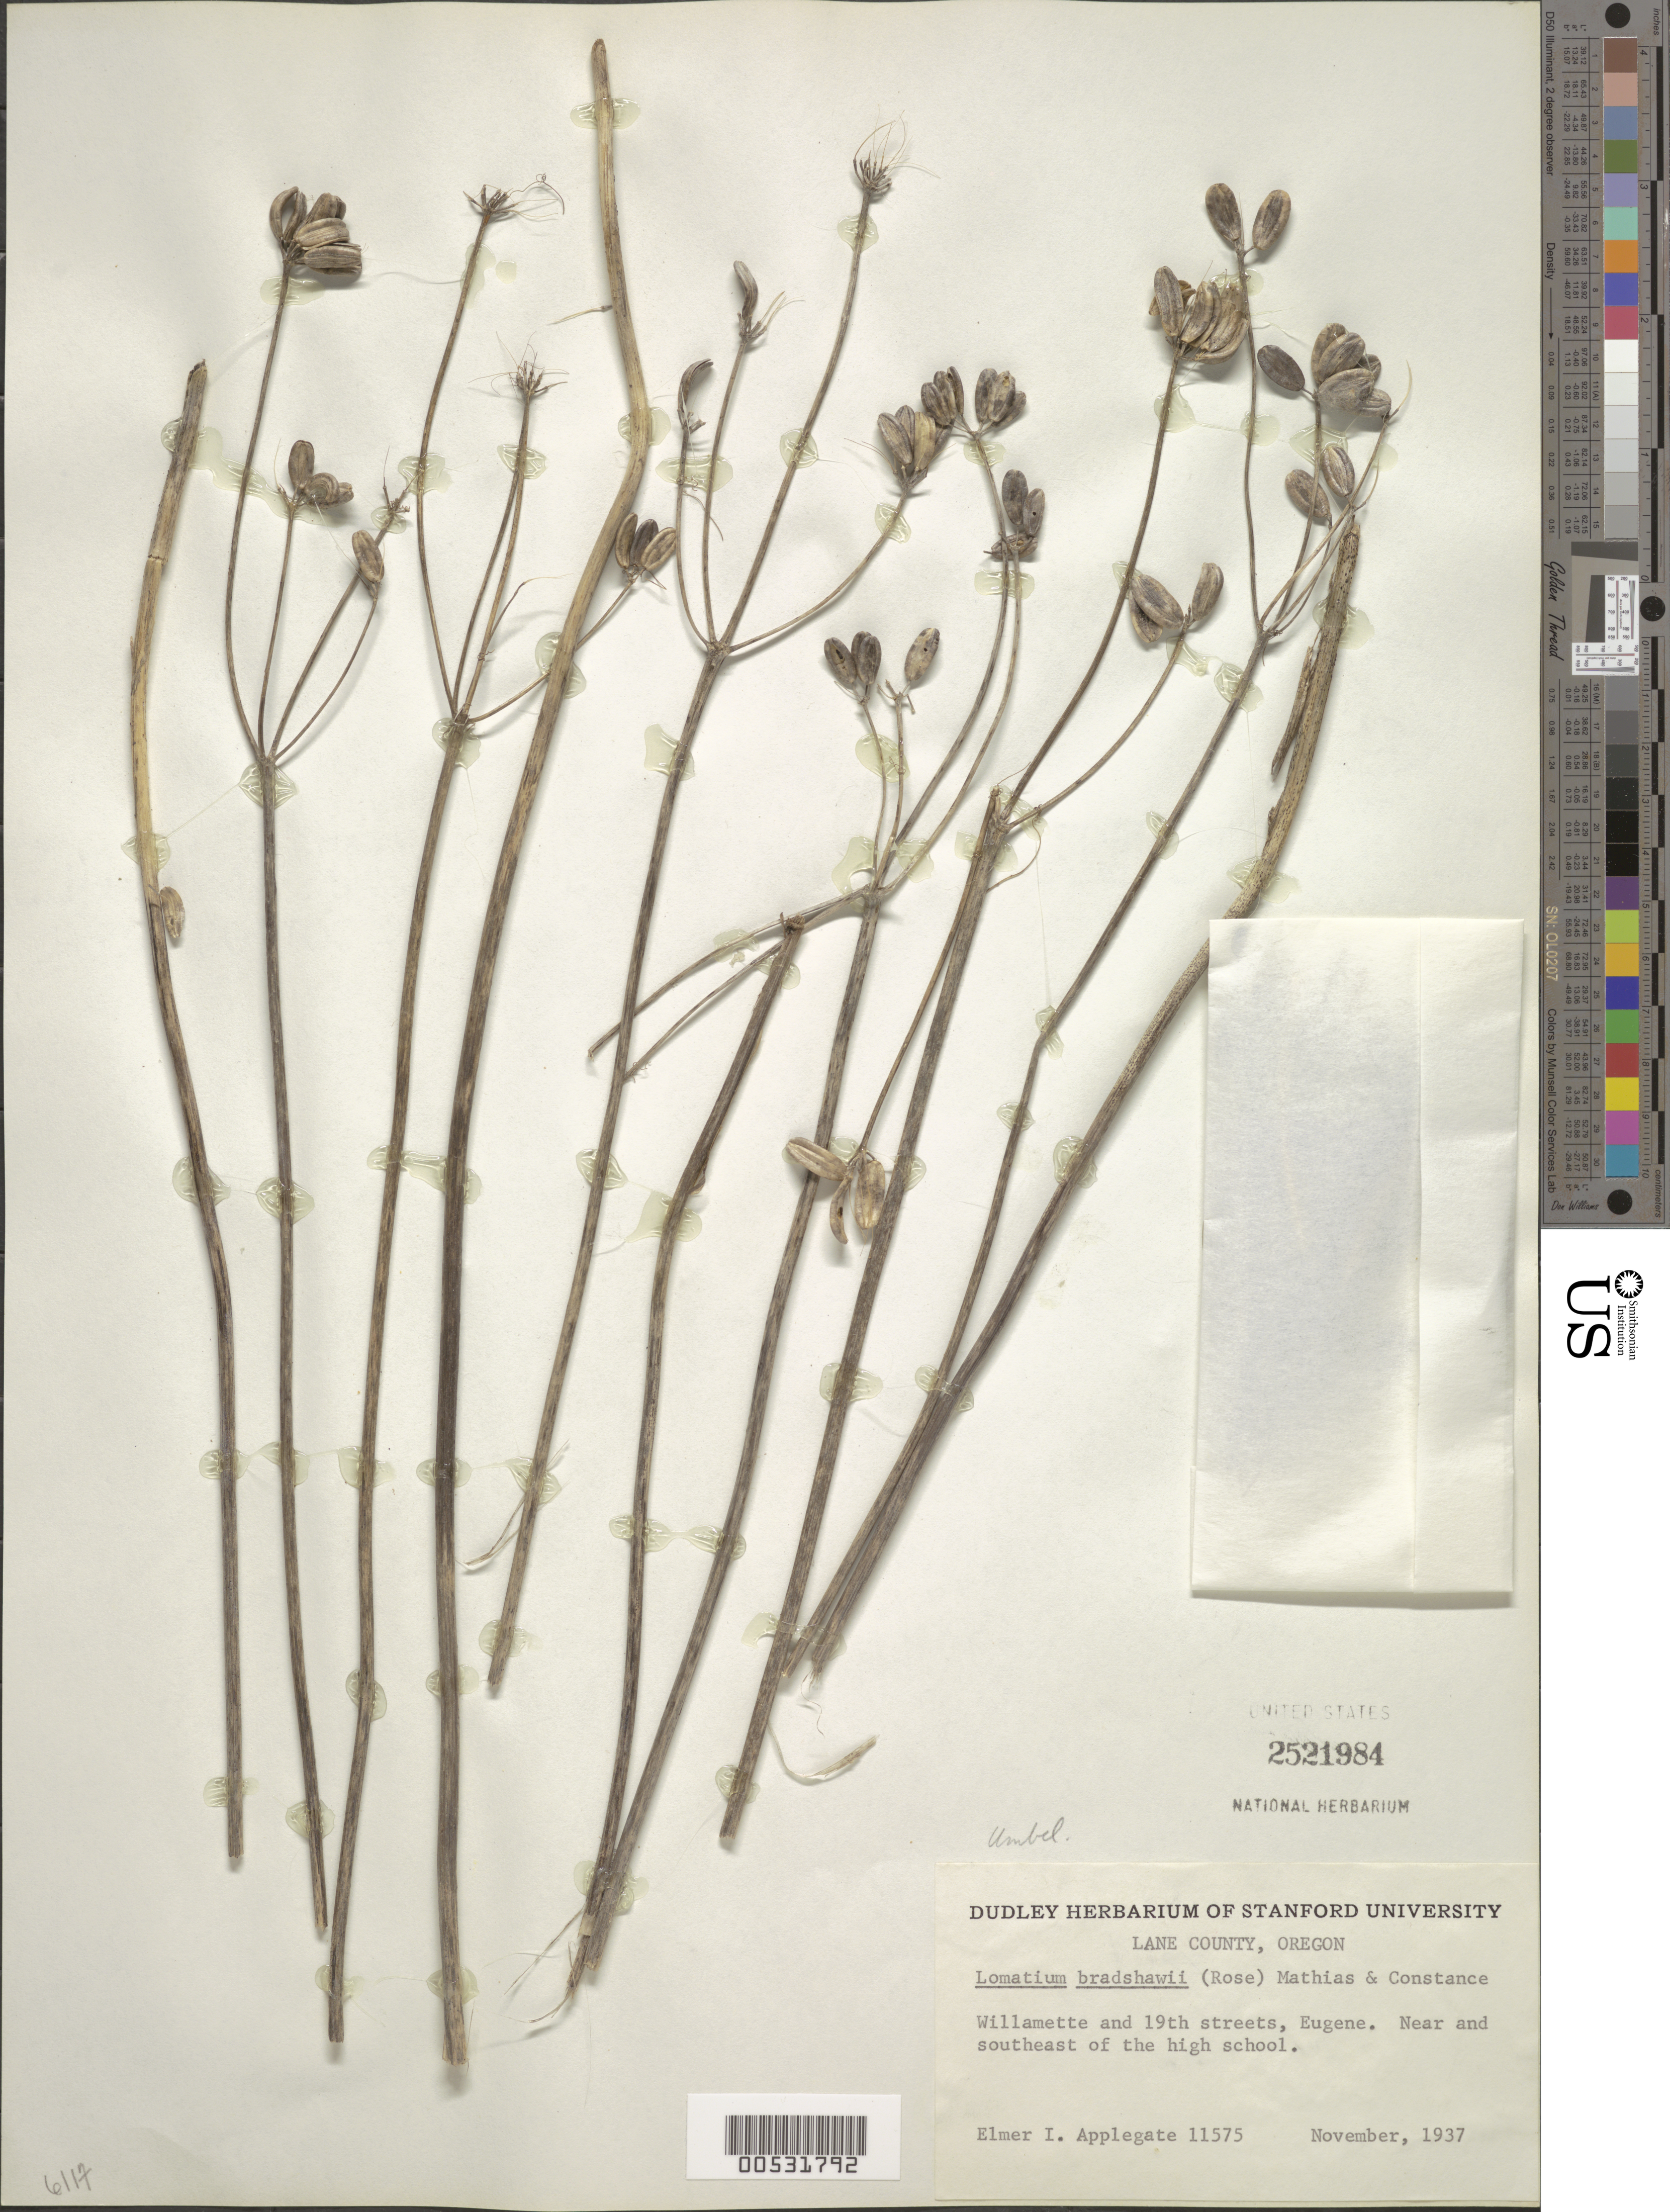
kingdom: Plantae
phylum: Tracheophyta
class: Magnoliopsida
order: Apiales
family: Apiaceae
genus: Lomatium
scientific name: Lomatium bradshawii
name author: (Rose) Math. & Const.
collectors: E. I. Applegate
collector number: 11575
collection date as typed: Nov 1937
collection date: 1937-11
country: United States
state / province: Oregon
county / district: Lane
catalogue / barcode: US 2521984